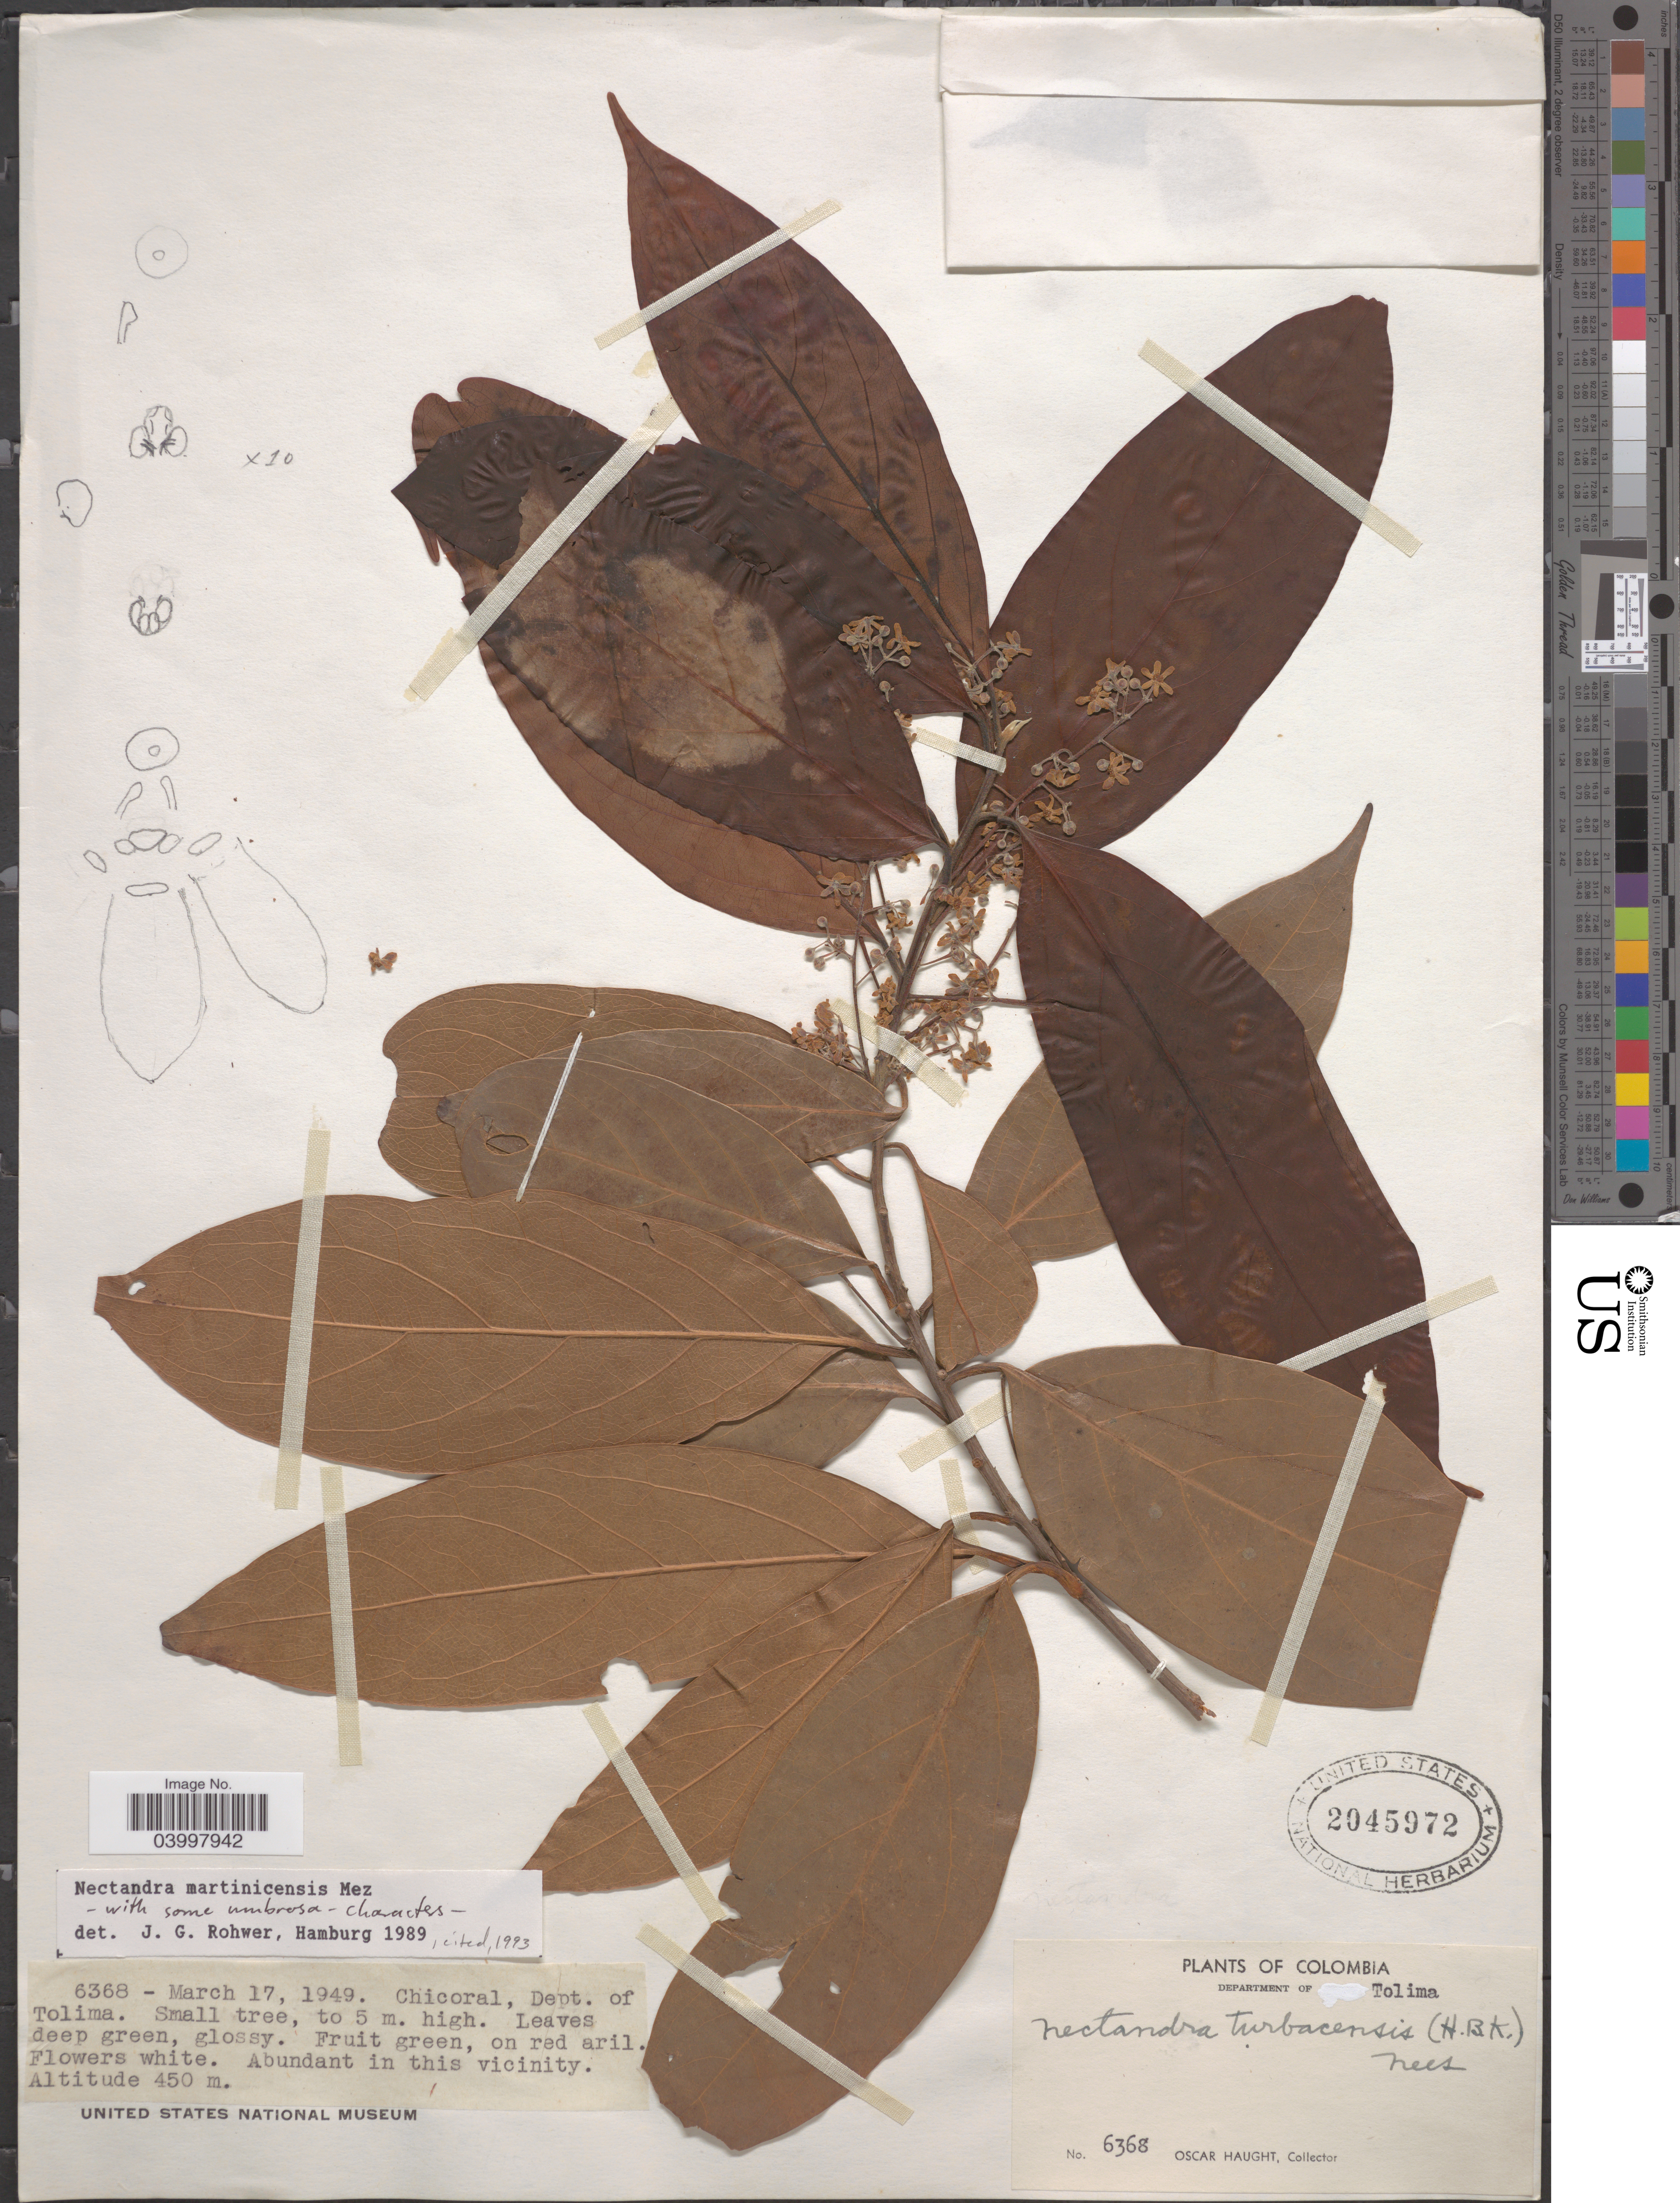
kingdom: Plantae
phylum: Tracheophyta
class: Magnoliopsida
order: Laurales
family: Lauraceae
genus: Nectandra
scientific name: Nectandra martinicensis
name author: Mez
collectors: O. L. Haught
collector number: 6368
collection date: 1949-03-17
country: Colombia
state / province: Tolima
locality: Department of Tolima. Chicoral, Dept. of Tolima. Abundant in this vicinity.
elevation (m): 450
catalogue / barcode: US 2045972